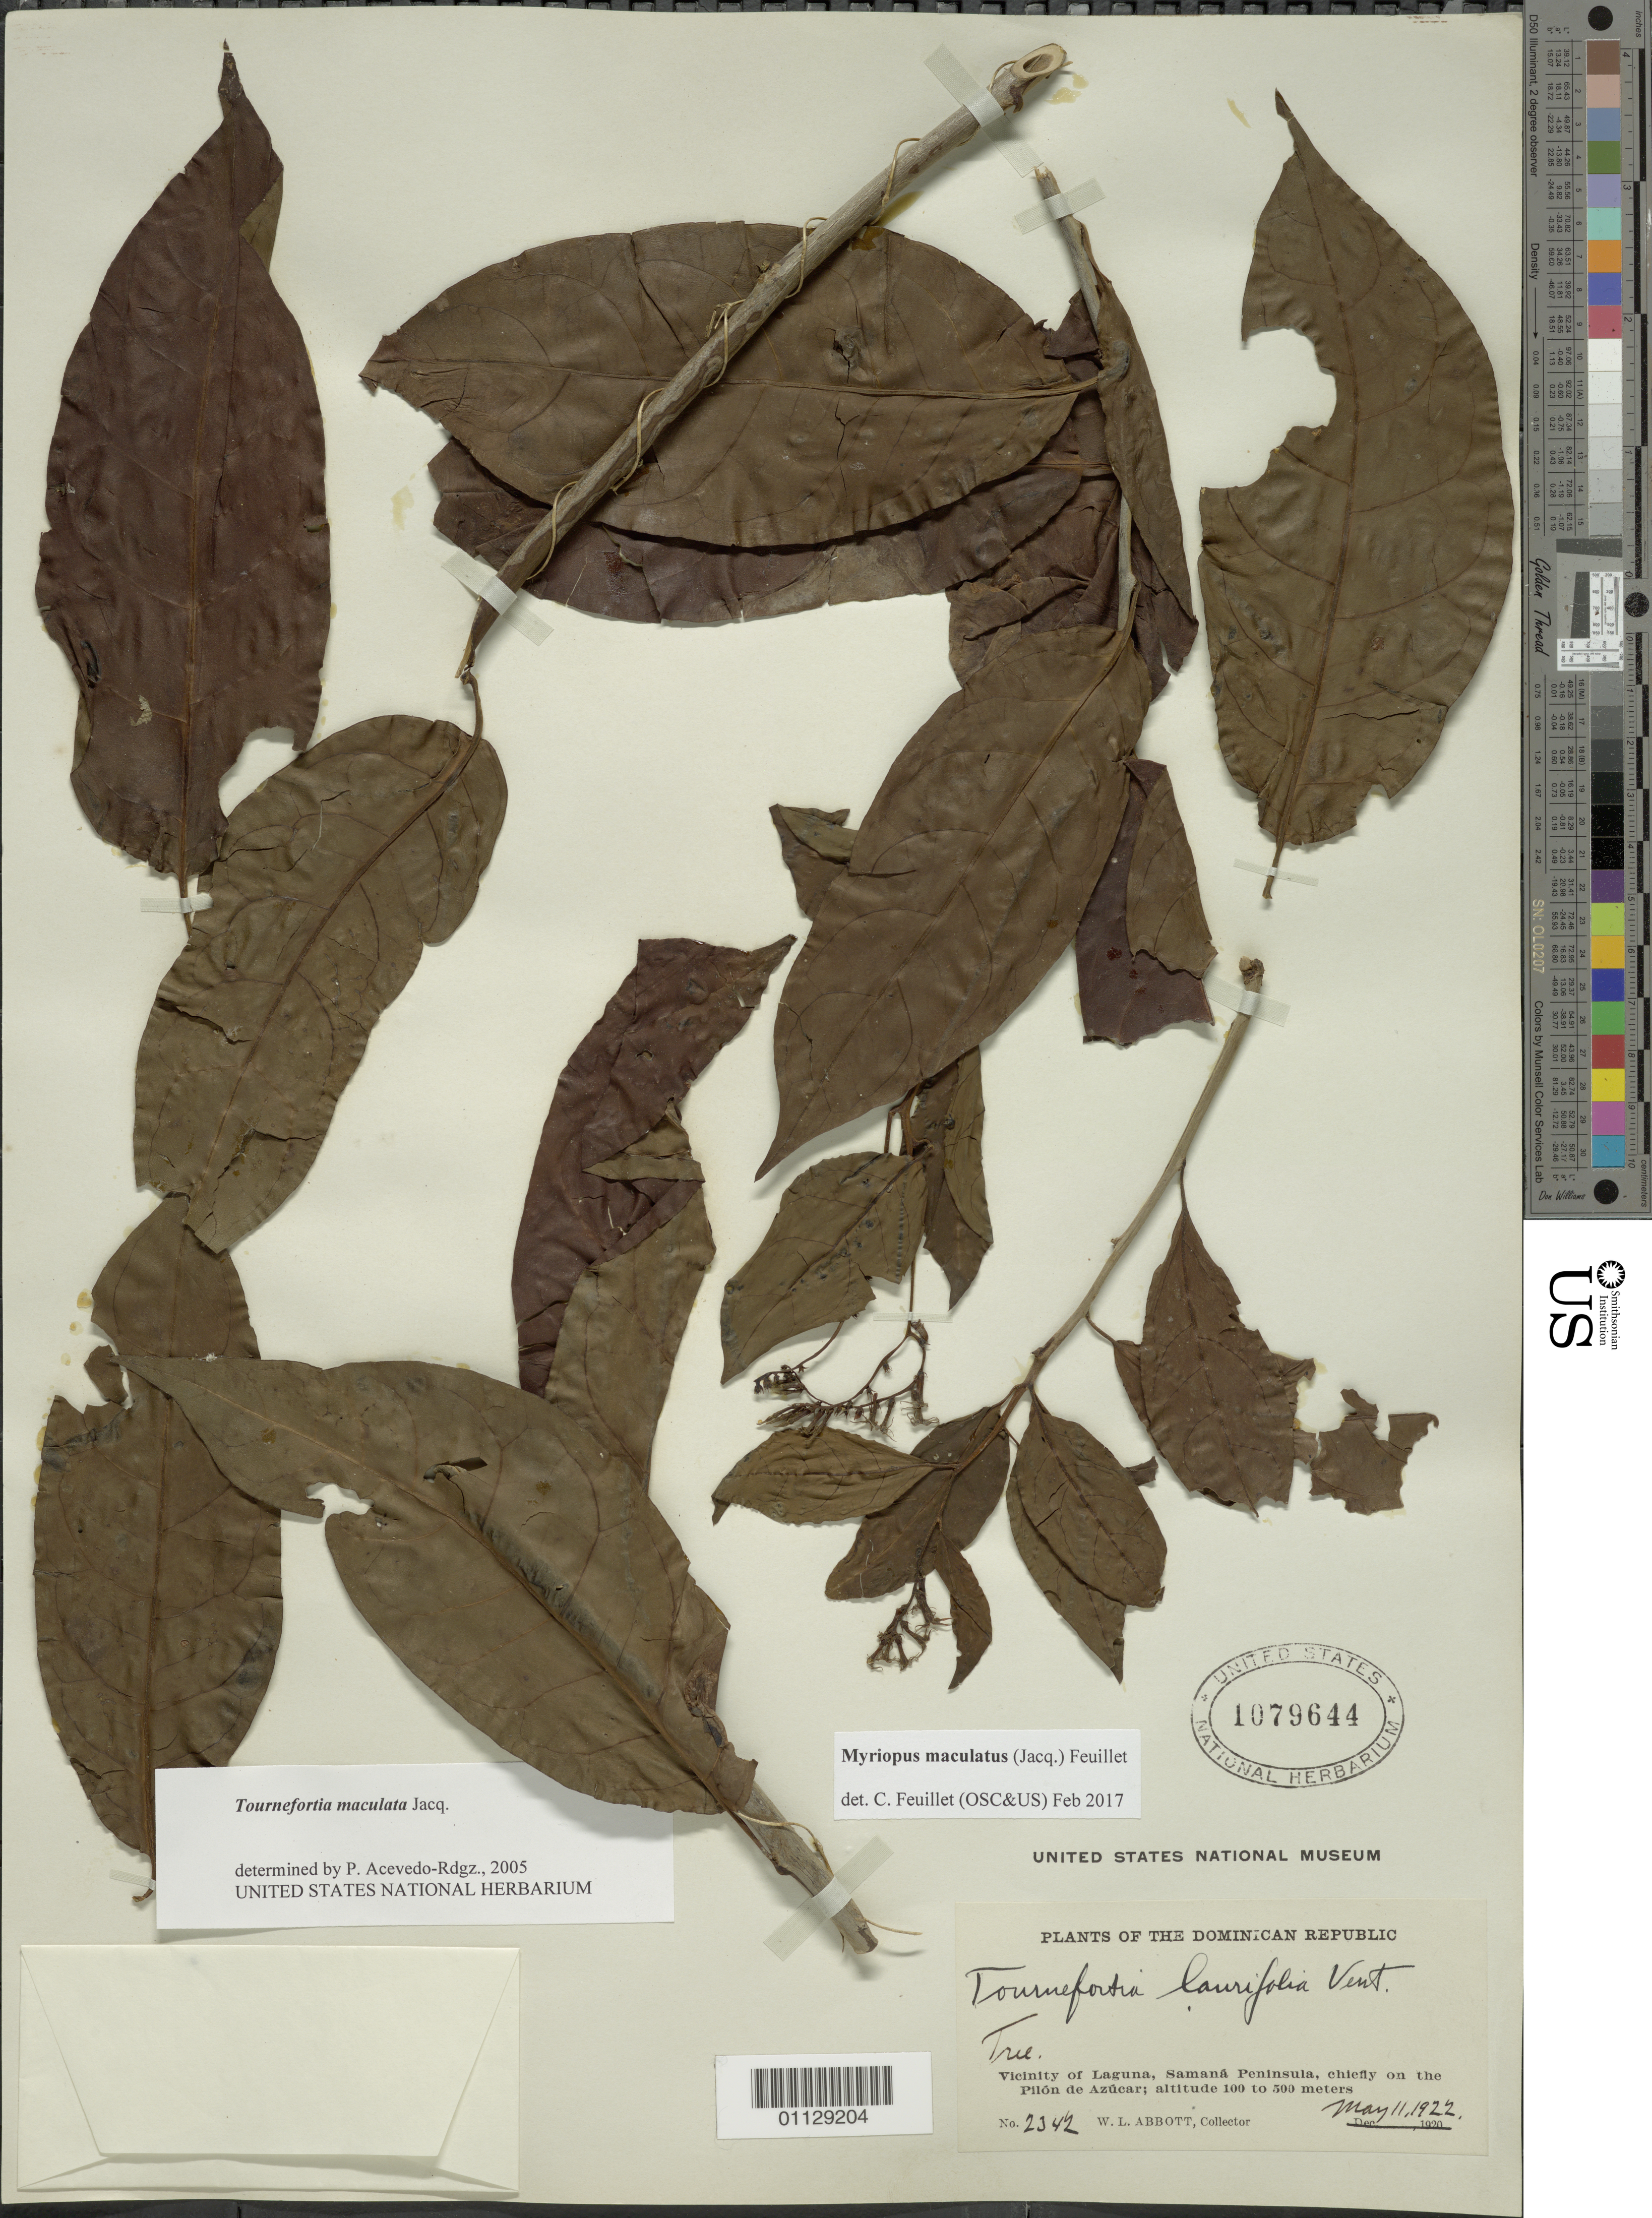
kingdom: Plantae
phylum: Tracheophyta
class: Magnoliopsida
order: Boraginales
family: Heliotropiaceae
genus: Myriopus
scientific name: Myriopus maculatus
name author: (Jacq.) Feuillet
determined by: Feuillet, C.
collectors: W. L. Abbott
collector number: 2342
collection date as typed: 11 May 1922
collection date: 1922-05-11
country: Dominican Republic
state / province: Samaná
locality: Vicinity of Laguna, Samana Peninsula, chiefly on the Plion de Azucar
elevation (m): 100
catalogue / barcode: US 1079644